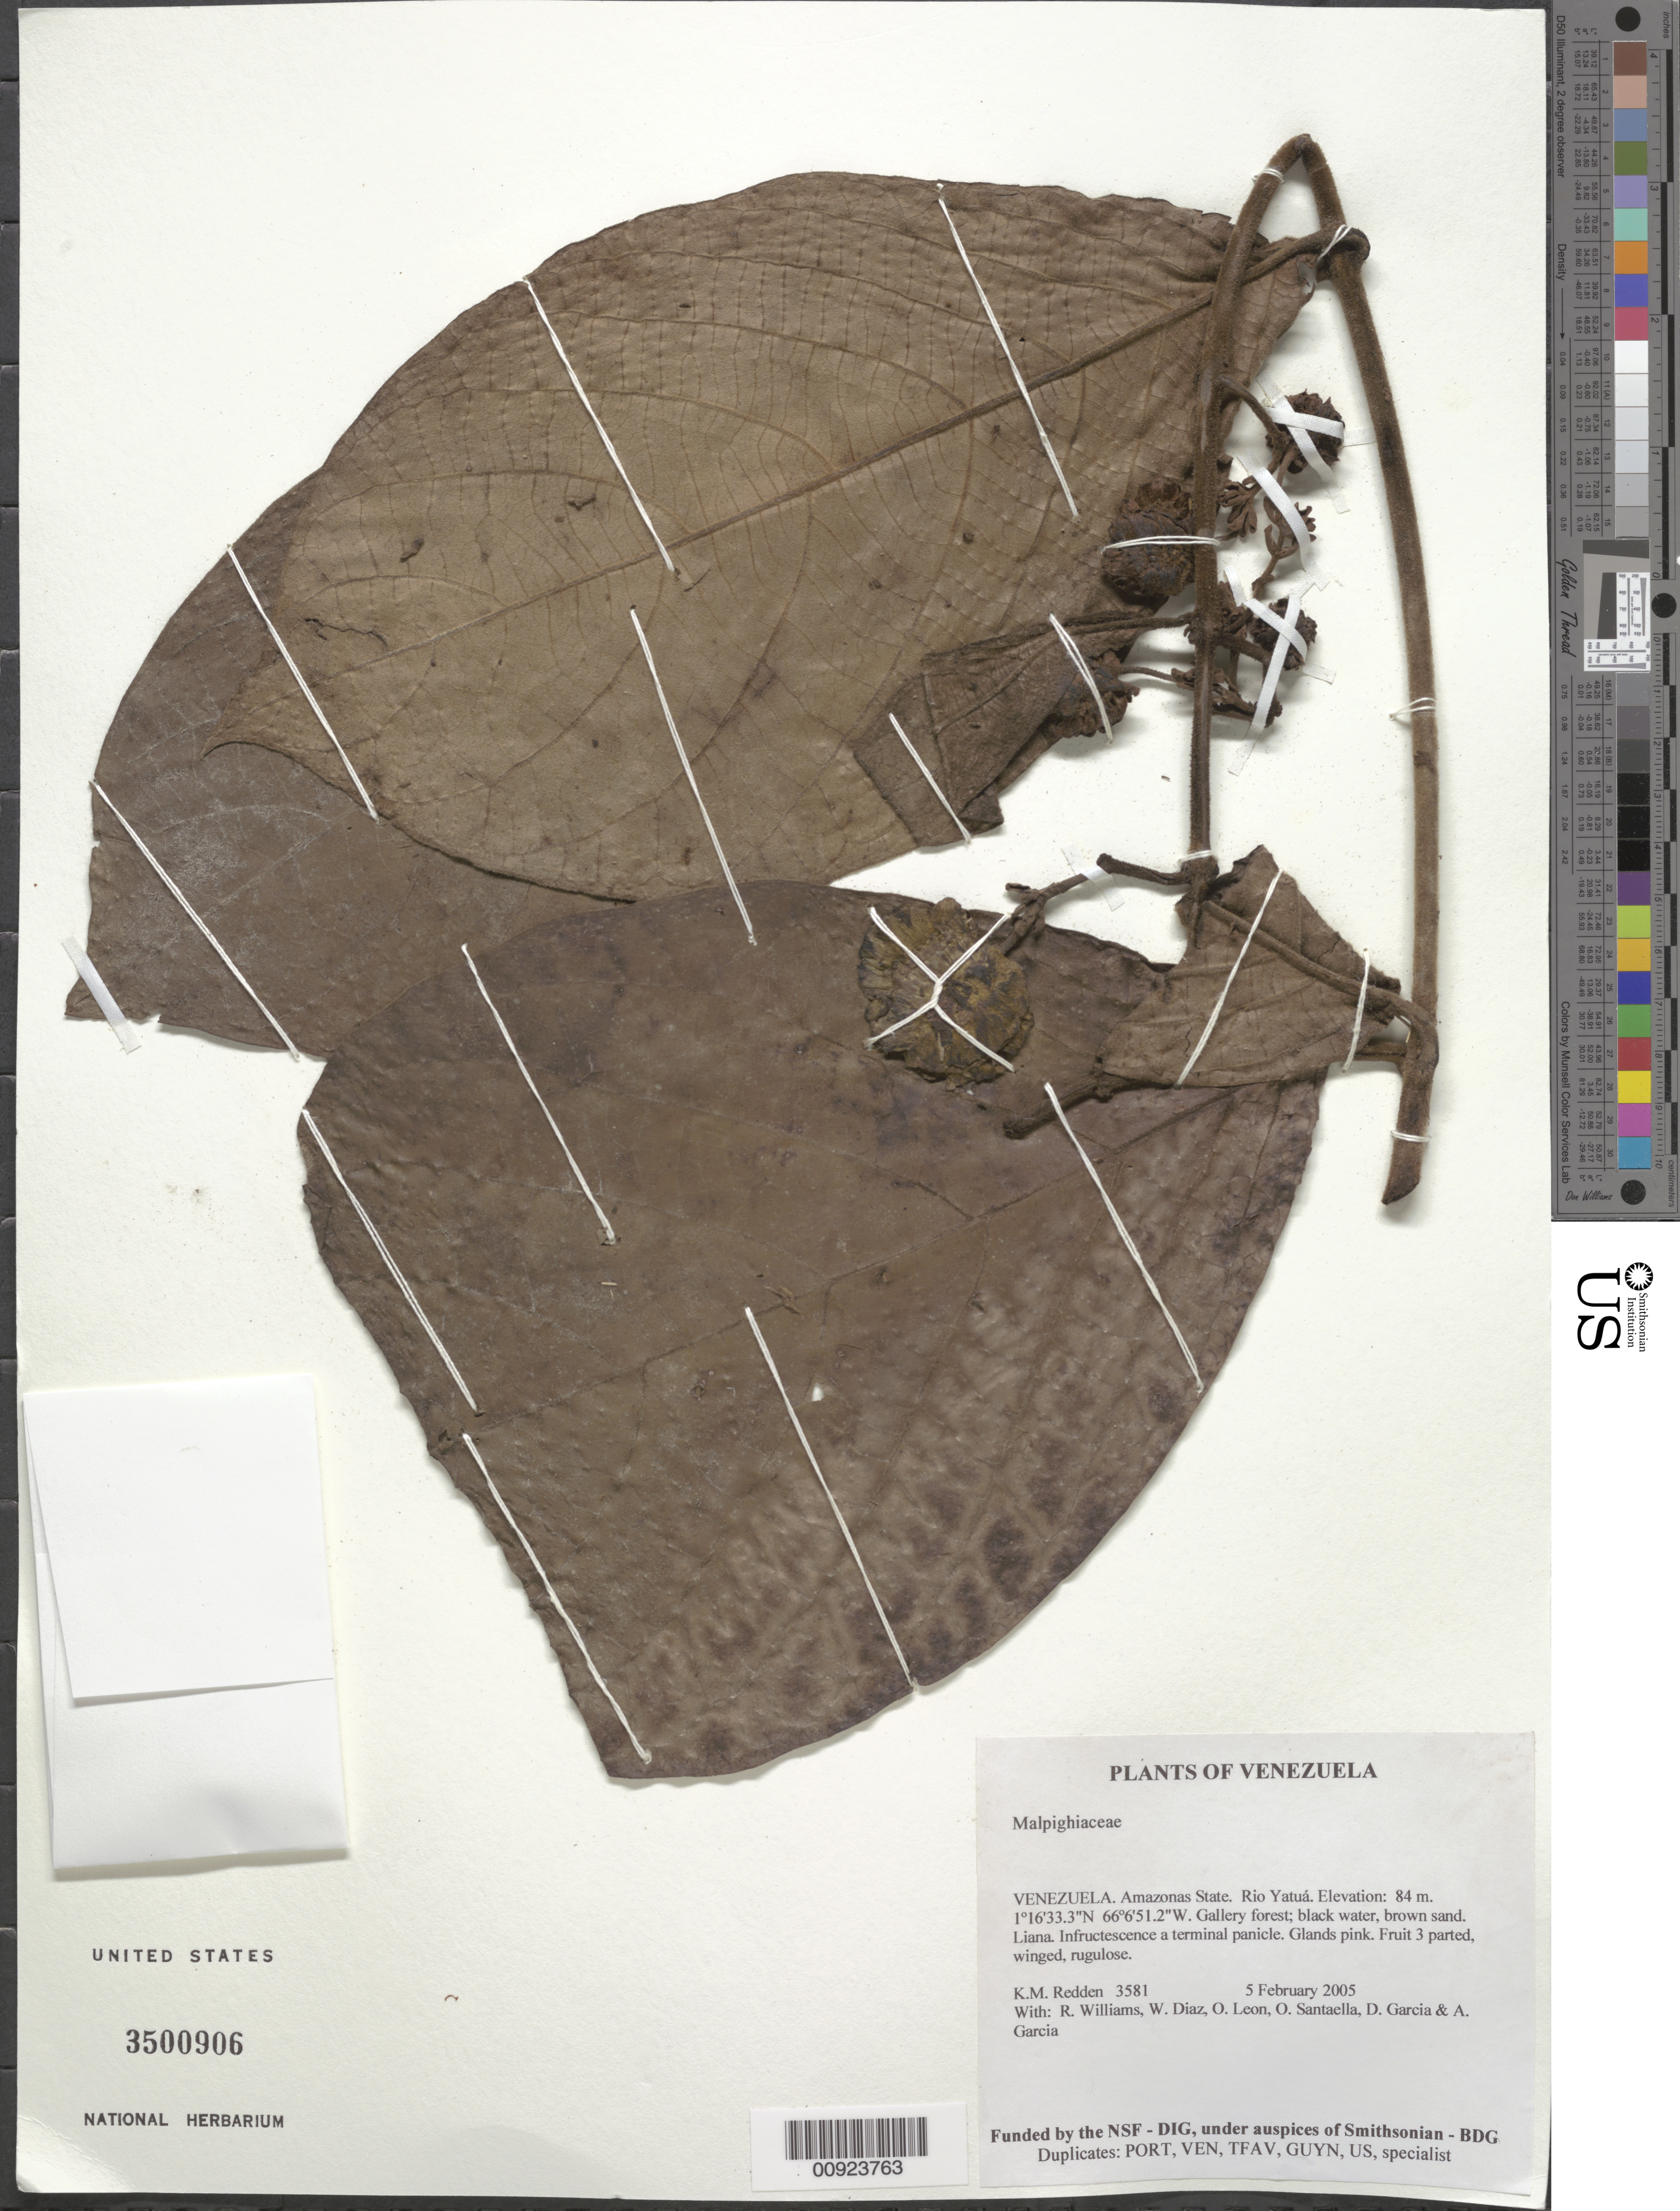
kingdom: Plantae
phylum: Tracheophyta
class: Magnoliopsida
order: Malpighiales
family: Malpighiaceae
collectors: K. M. Redden, R. Williams, W. Díaz P., O. León, O. Santaella, D. Garcia & A. Garcia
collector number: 3581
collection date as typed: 5 February 2005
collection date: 2005-02-05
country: Venezuela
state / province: Amazonas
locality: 18 - Rio Yatuá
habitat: Gallery forest; black water, brown sand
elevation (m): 84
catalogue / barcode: US 3500906